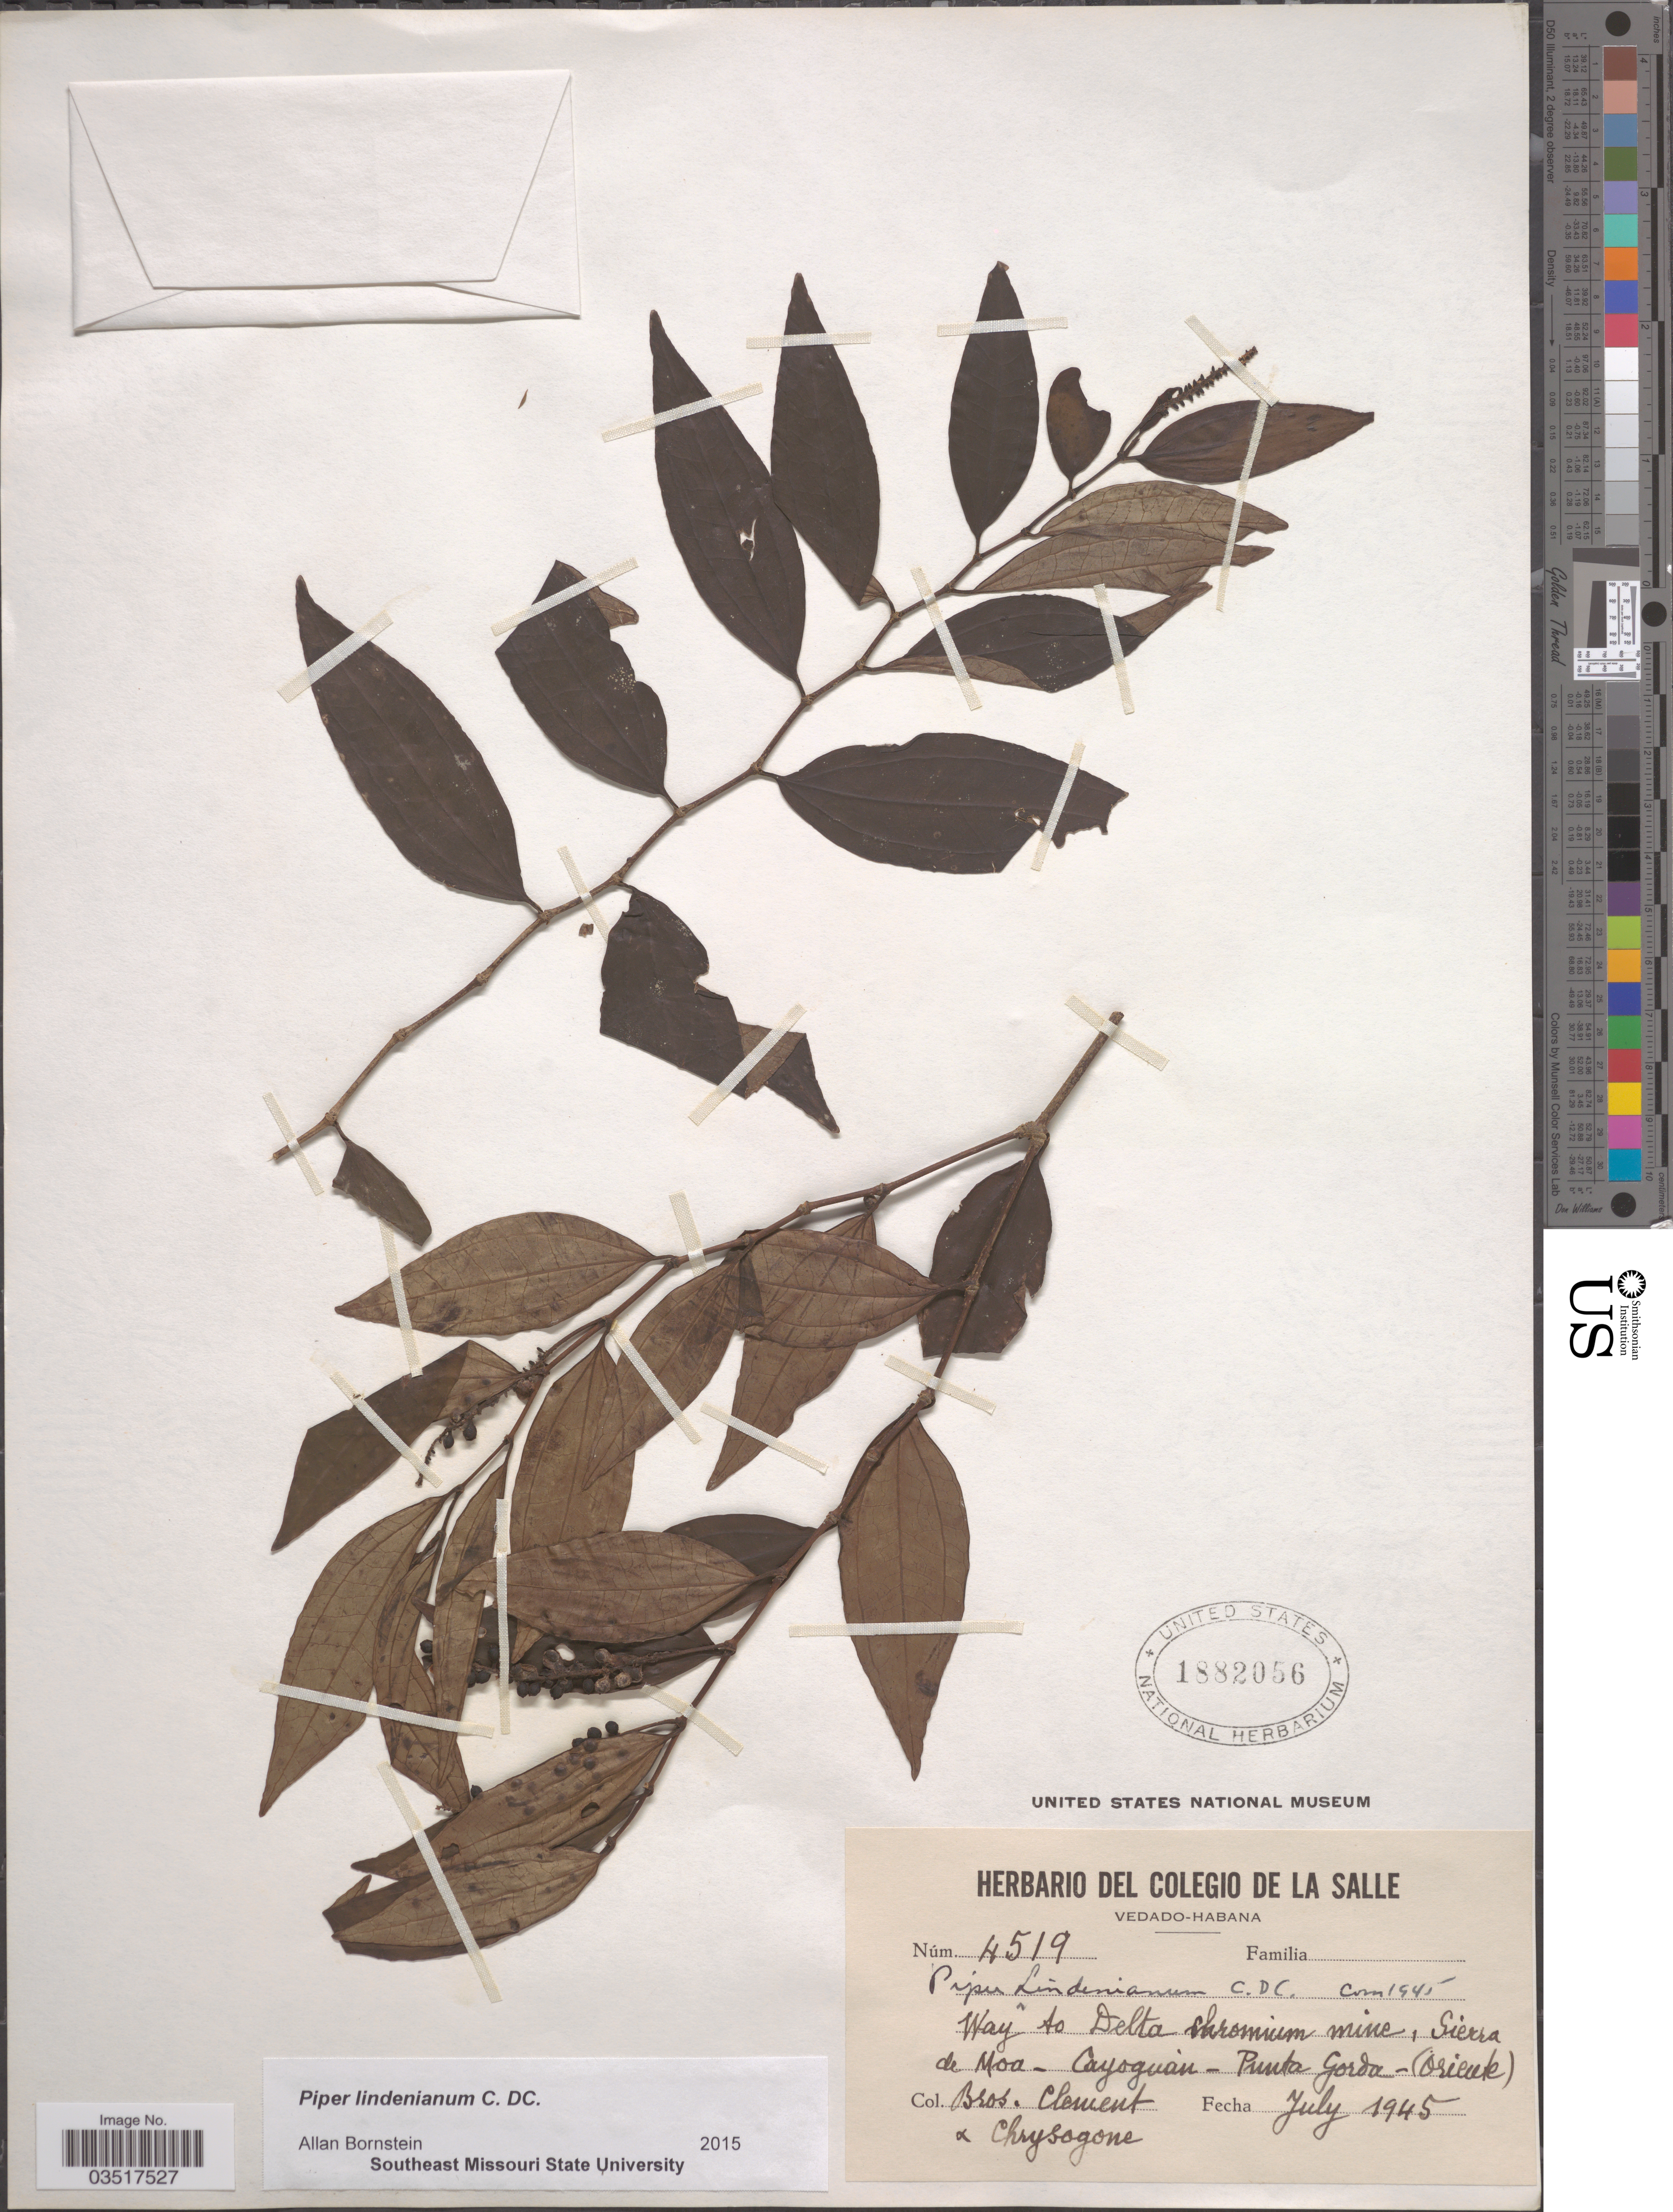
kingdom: Plantae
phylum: Tracheophyta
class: Magnoliopsida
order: Piperales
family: Piperaceae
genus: Piper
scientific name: Piper denianum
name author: C. DC.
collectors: B. Clement & Bro. Chrysogone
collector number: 4519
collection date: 1945-07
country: Cuba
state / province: Oriente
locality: Way to Delta chromium Mine, Sierra de Moa - Cayoguán - Punta Gorda.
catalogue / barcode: US 1882056